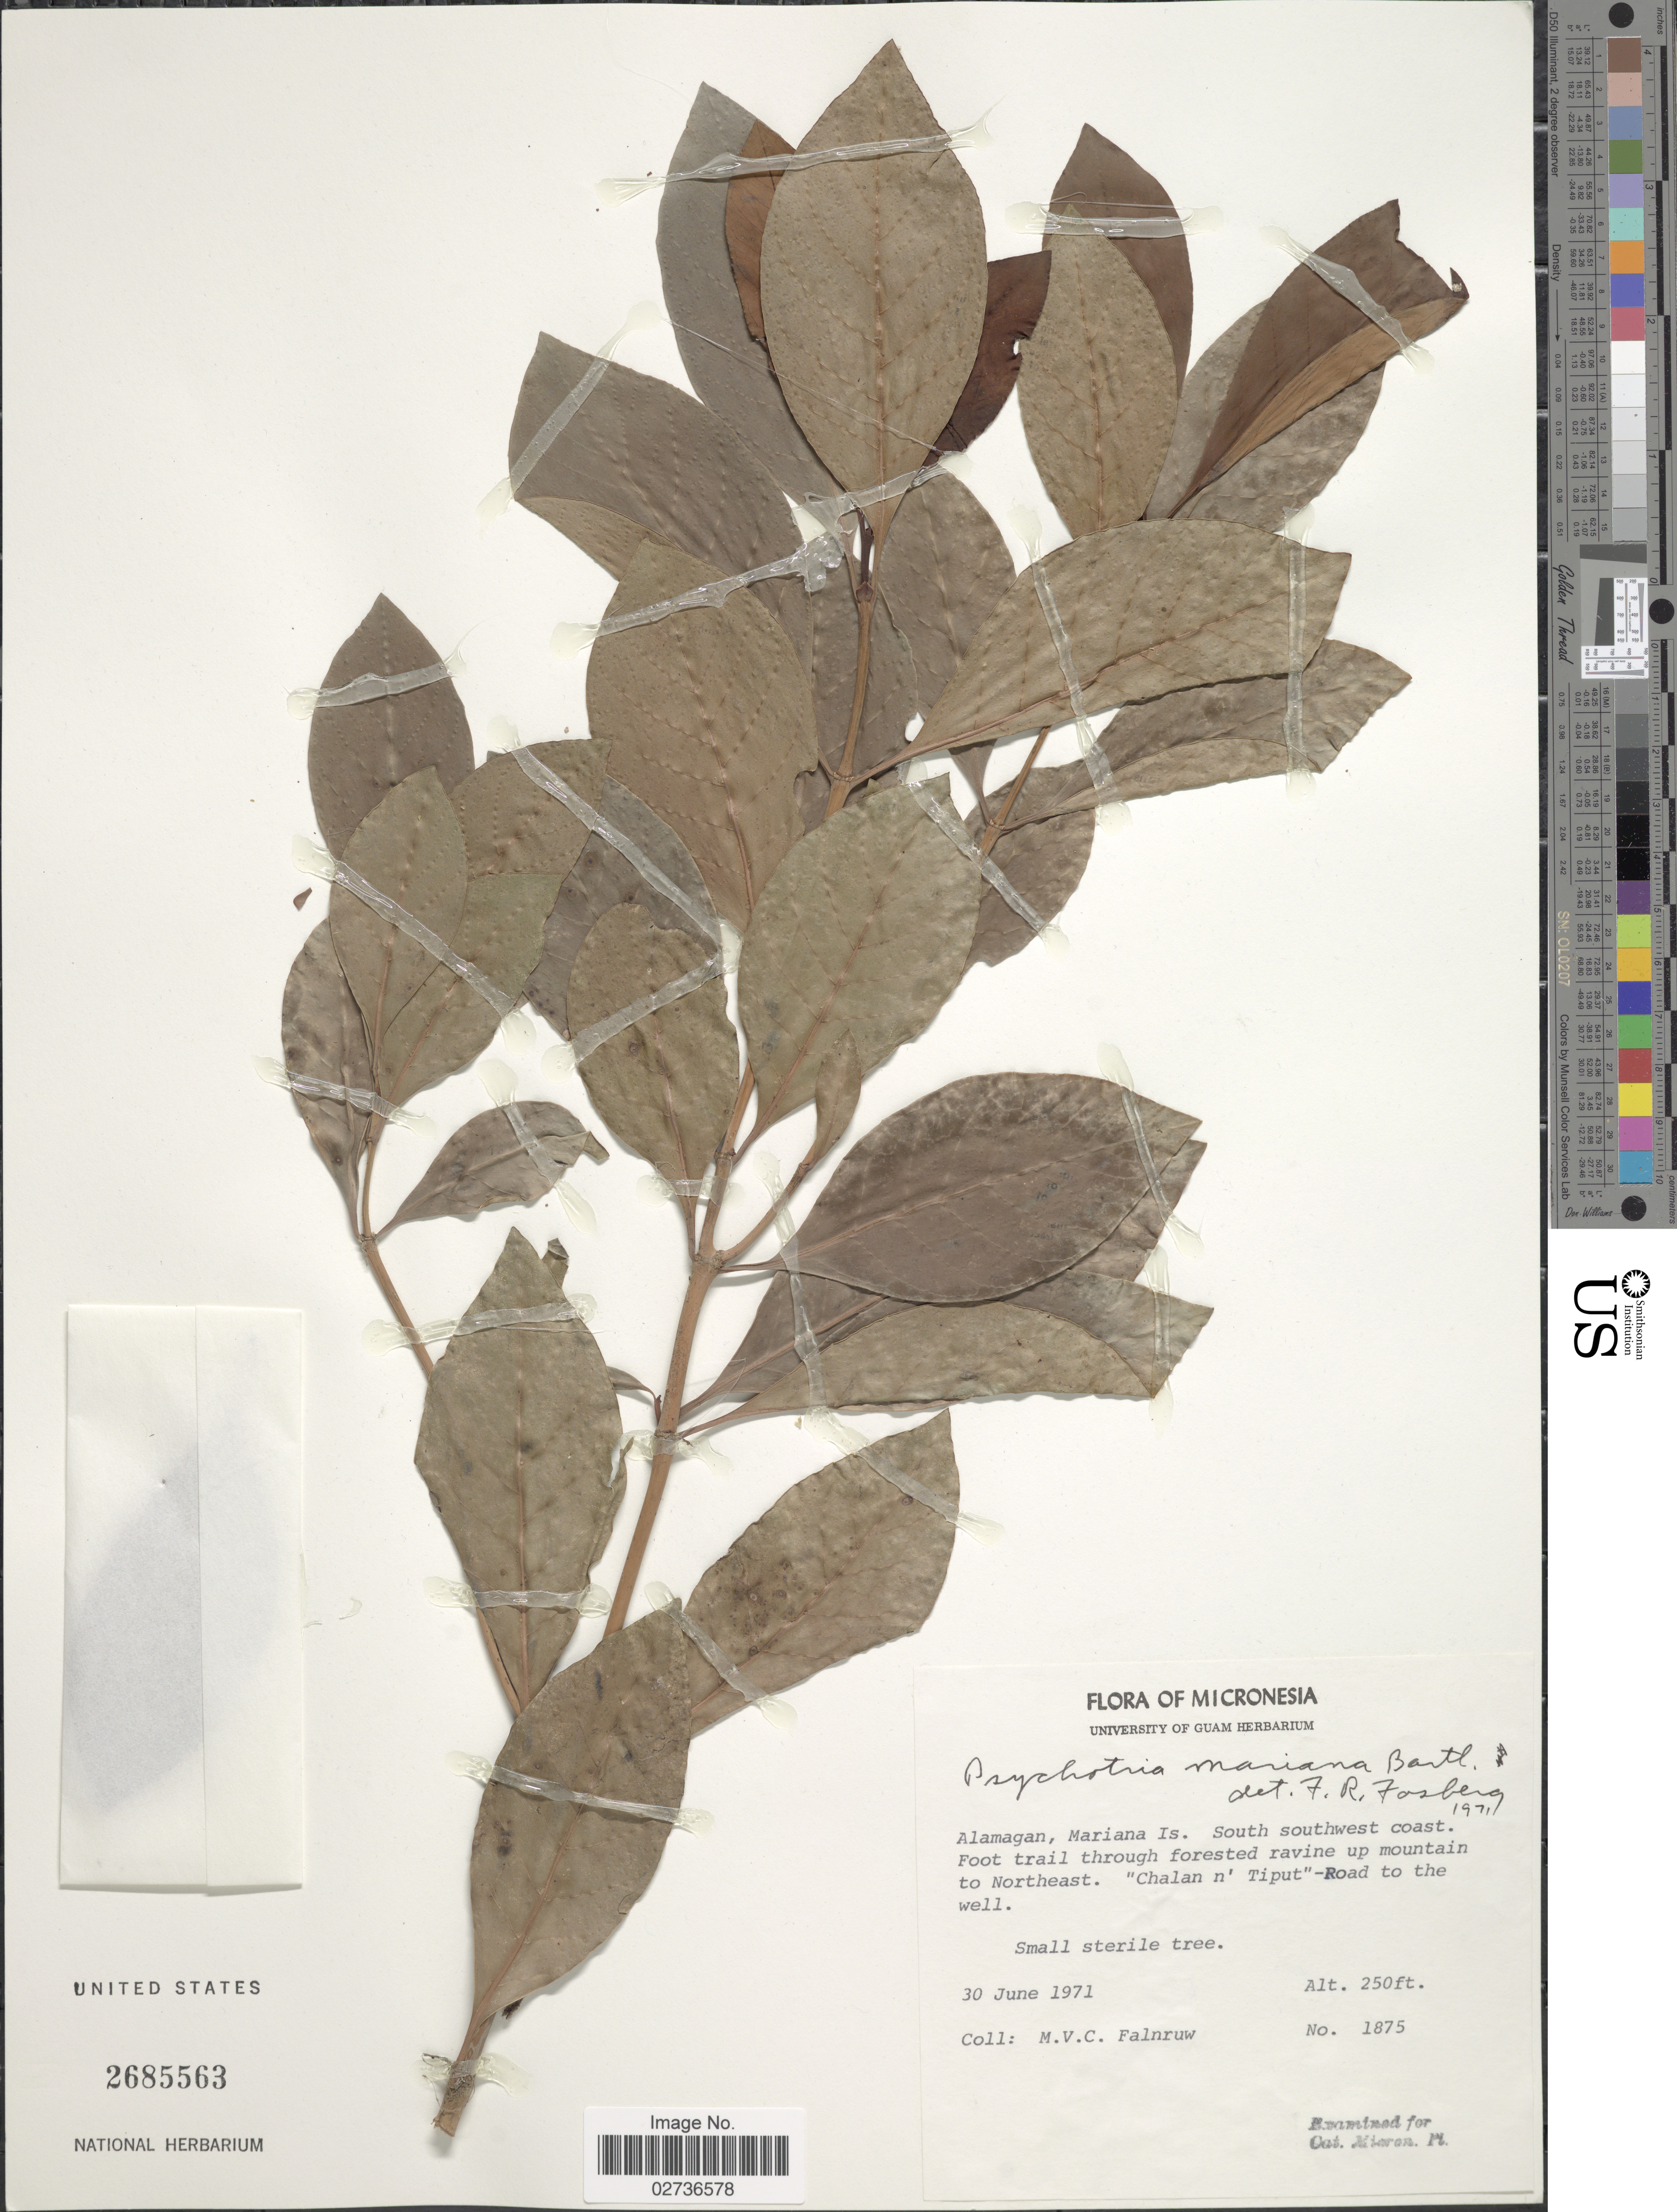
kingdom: Plantae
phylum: Tracheophyta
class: Magnoliopsida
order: Gentianales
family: Rubiaceae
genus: Psychotria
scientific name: Psychotria mariana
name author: Bartl. ex DC.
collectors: M. V. Falanruw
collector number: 1875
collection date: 1971-06-30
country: Northern Mariana Islands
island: Alamagan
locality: Alamagan, Mariana Is., South southwest coast, Foot trail through forested ravine up mountain to Northeast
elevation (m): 76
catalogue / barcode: US 2685563